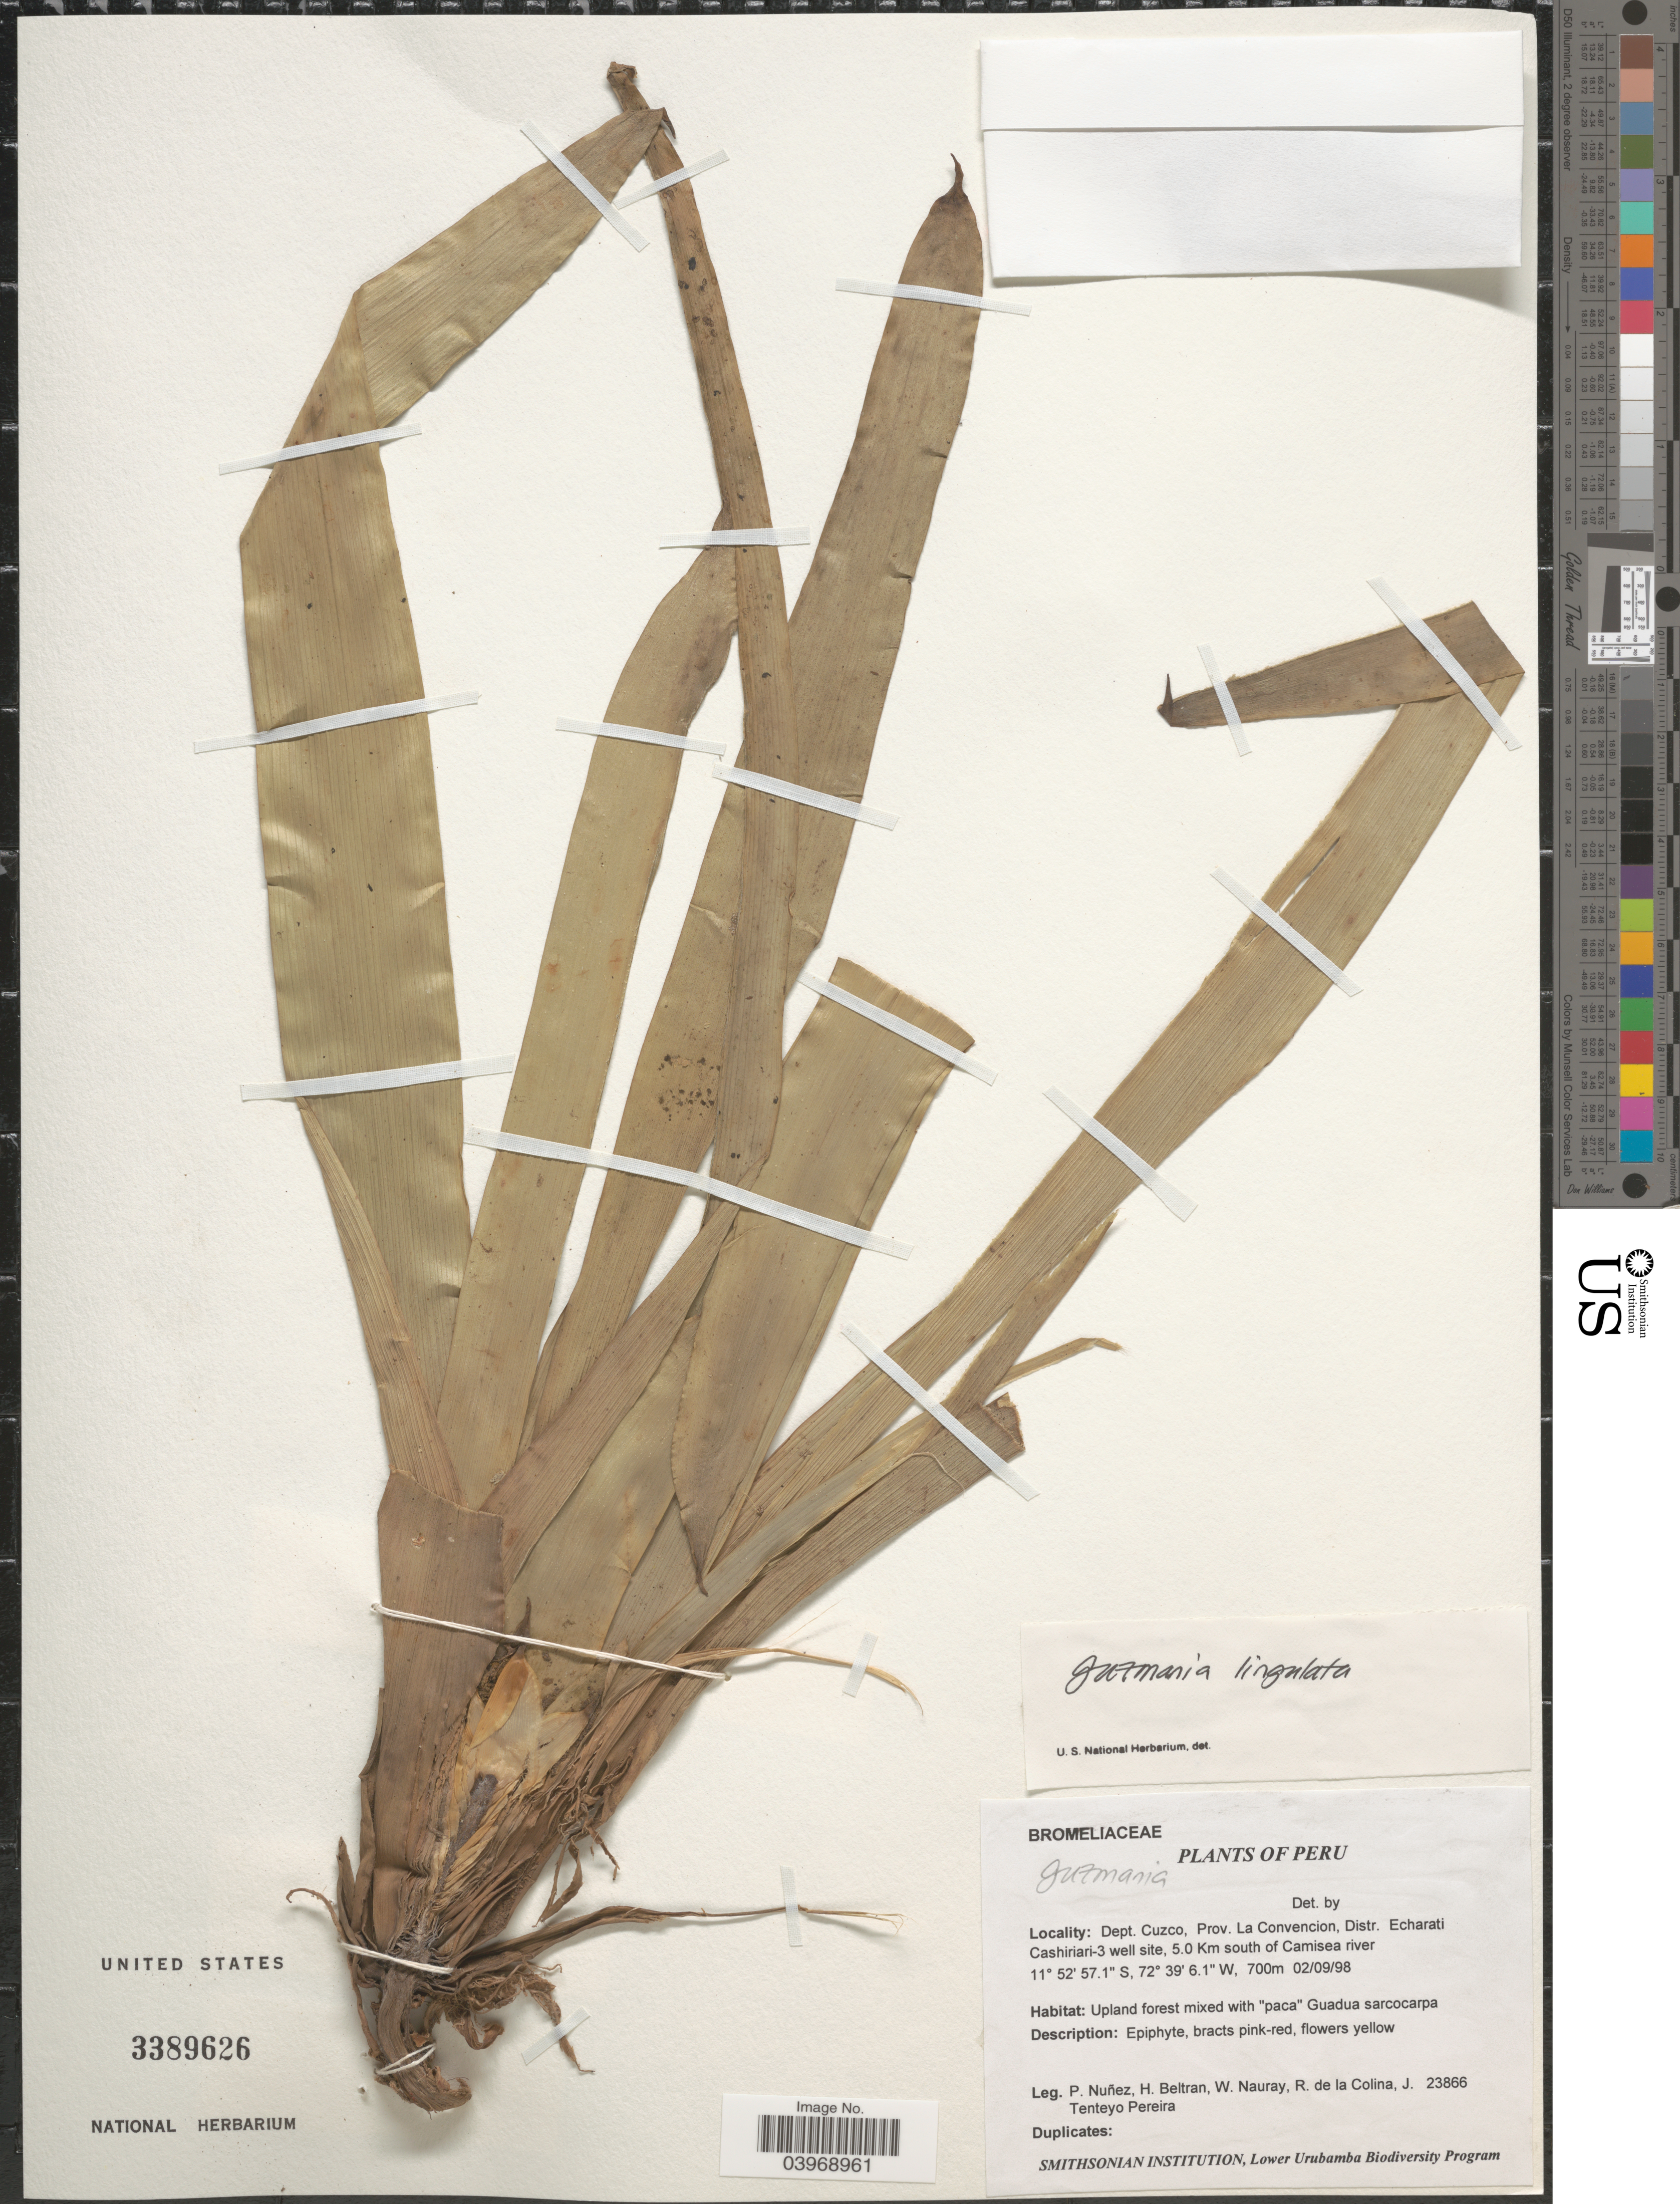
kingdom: Plantae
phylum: Tracheophyta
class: Liliopsida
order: Poales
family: Bromeliaceae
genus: Guzmania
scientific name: Guzmania sp.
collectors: P. Nuñez V., H. Beltran, W. Nauray, R. Colina & J. T. Pereira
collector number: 23866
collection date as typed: Transcribed d/m/y: 2/9/98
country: Peru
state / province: Cusco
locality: Dept. Cuzco, Prov. La Convencion, Distr. Echarati. Cashiriari-3 well site, 5.0 Km south of Camisea river.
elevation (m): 700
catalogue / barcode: US 3389626